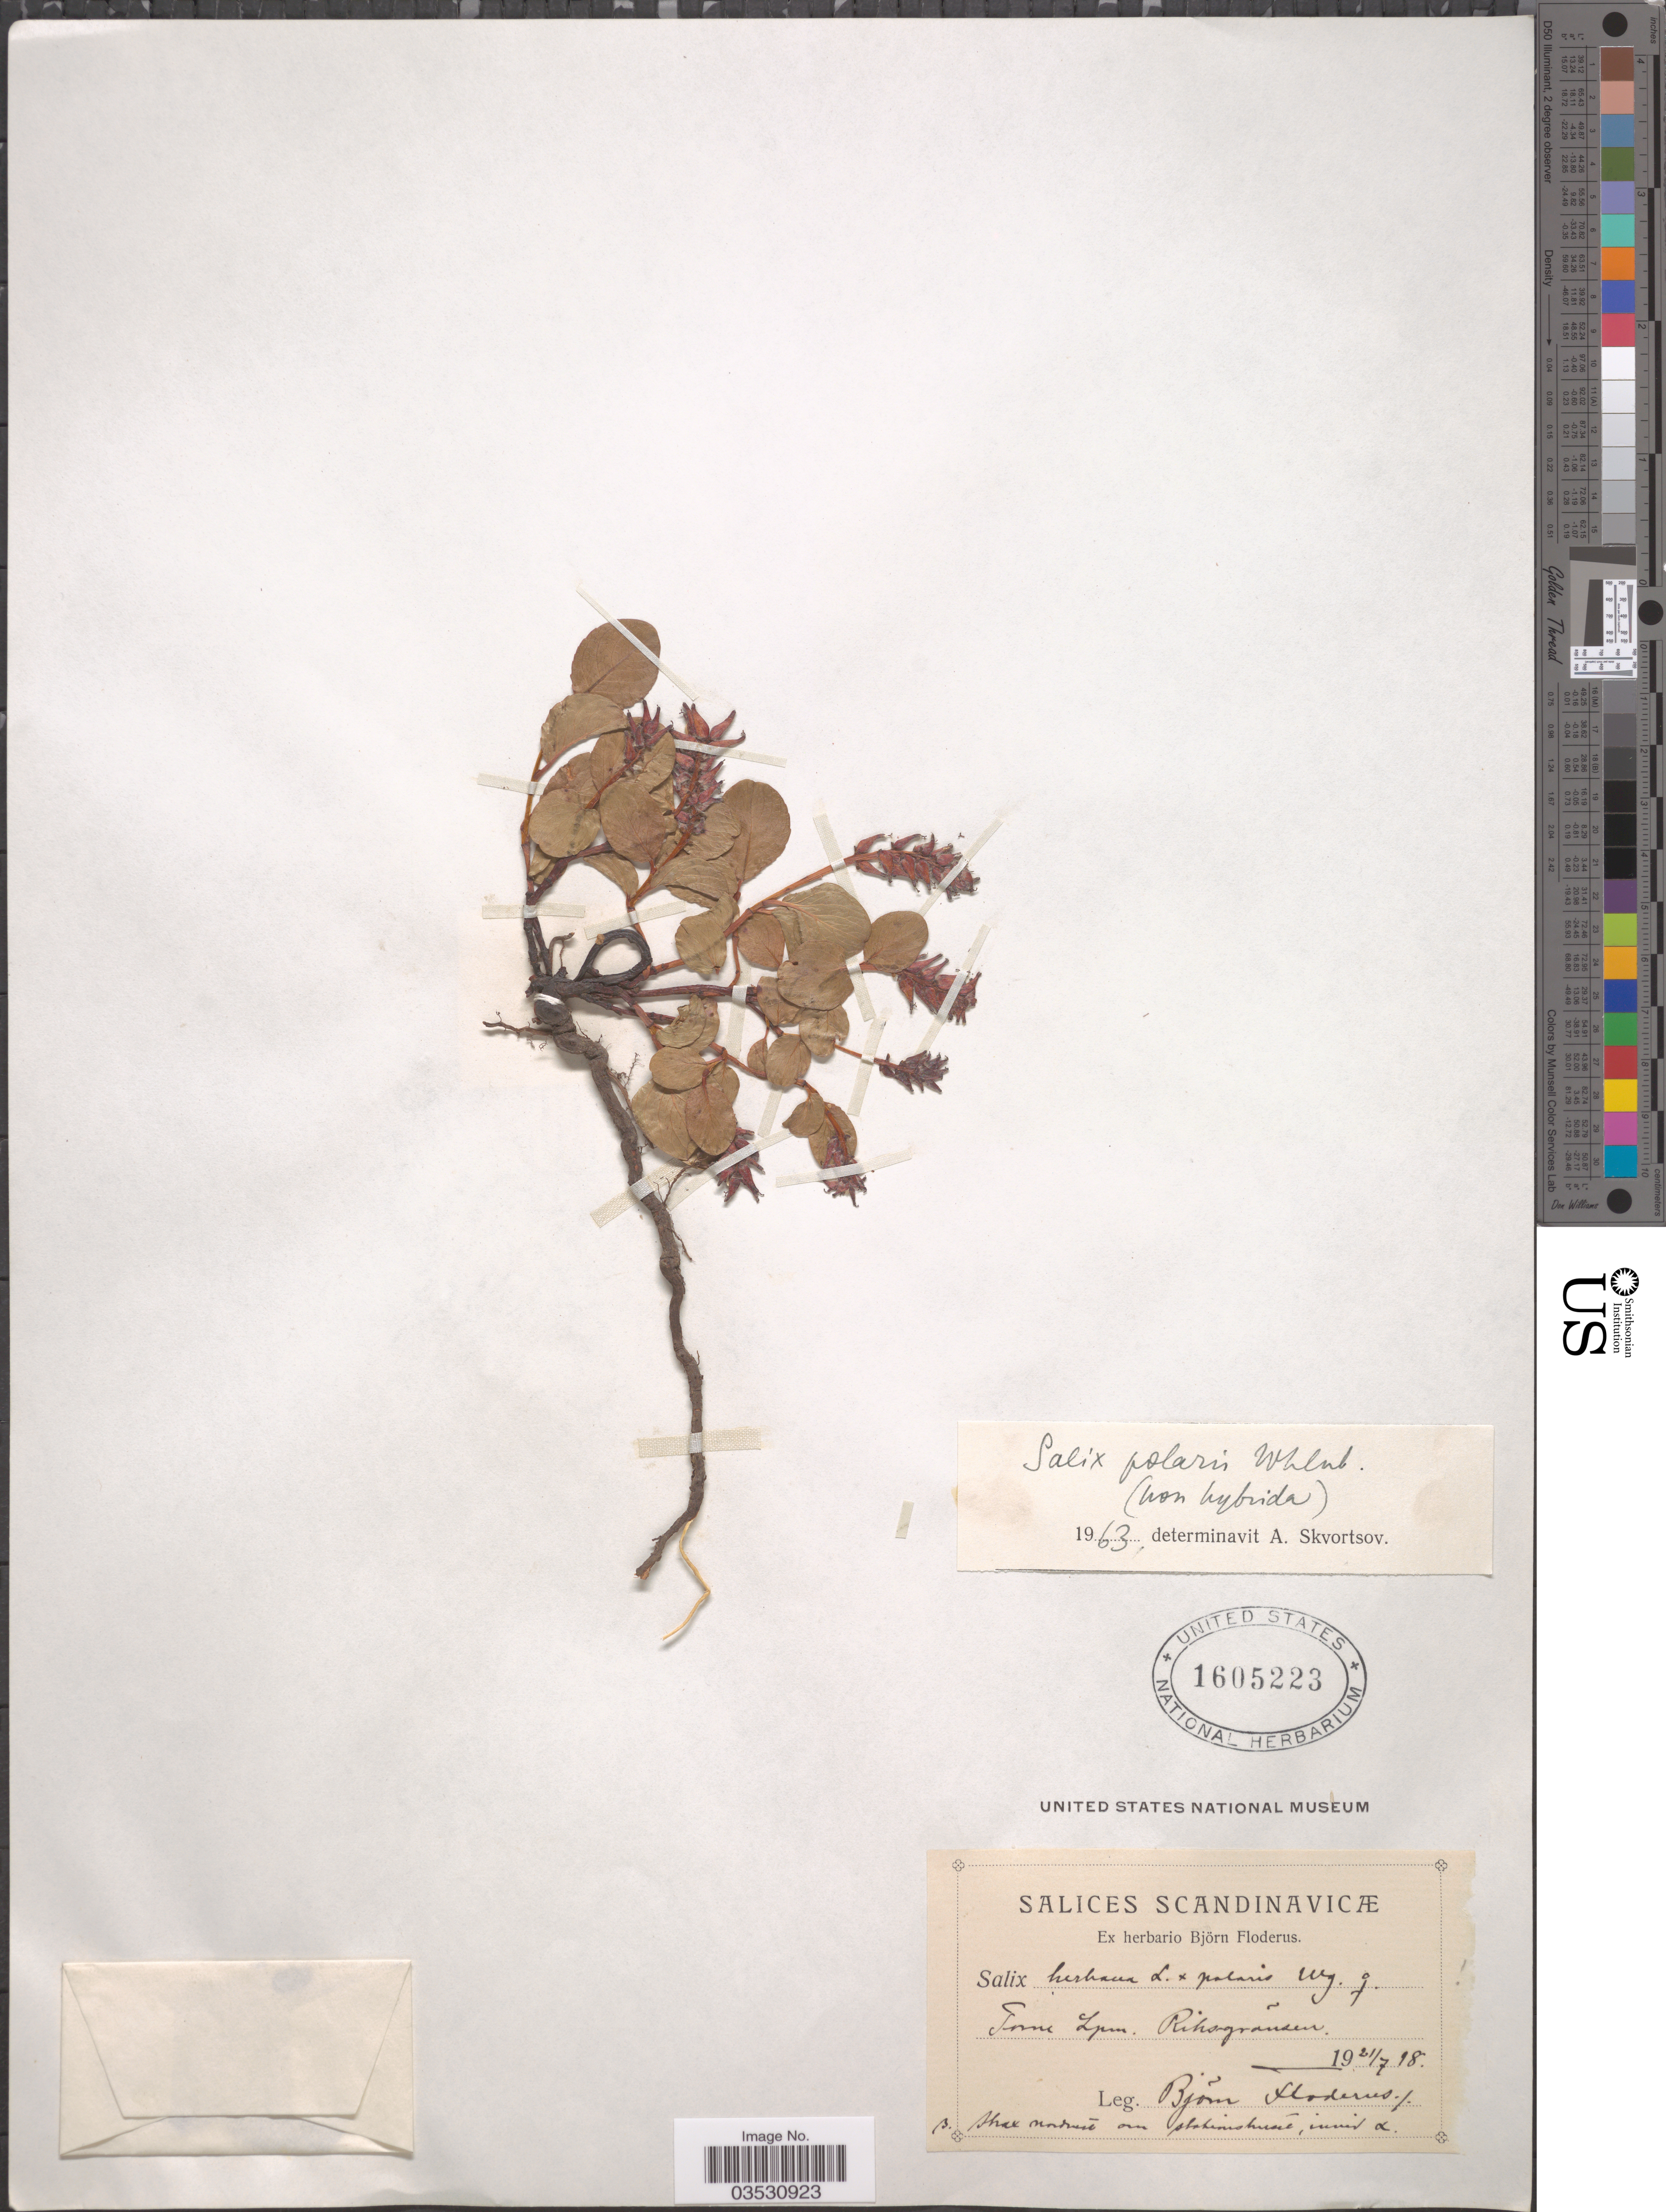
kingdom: Plantae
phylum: Tracheophyta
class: Magnoliopsida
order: Malpighiales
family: Salicaceae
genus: Salix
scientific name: Salix polaris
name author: Wahlenb.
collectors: B. G. O. Floderus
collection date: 1918-07-21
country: Sweden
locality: Scandinavicæ. Torne Lpm. Riksgransen.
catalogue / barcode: US 1605223